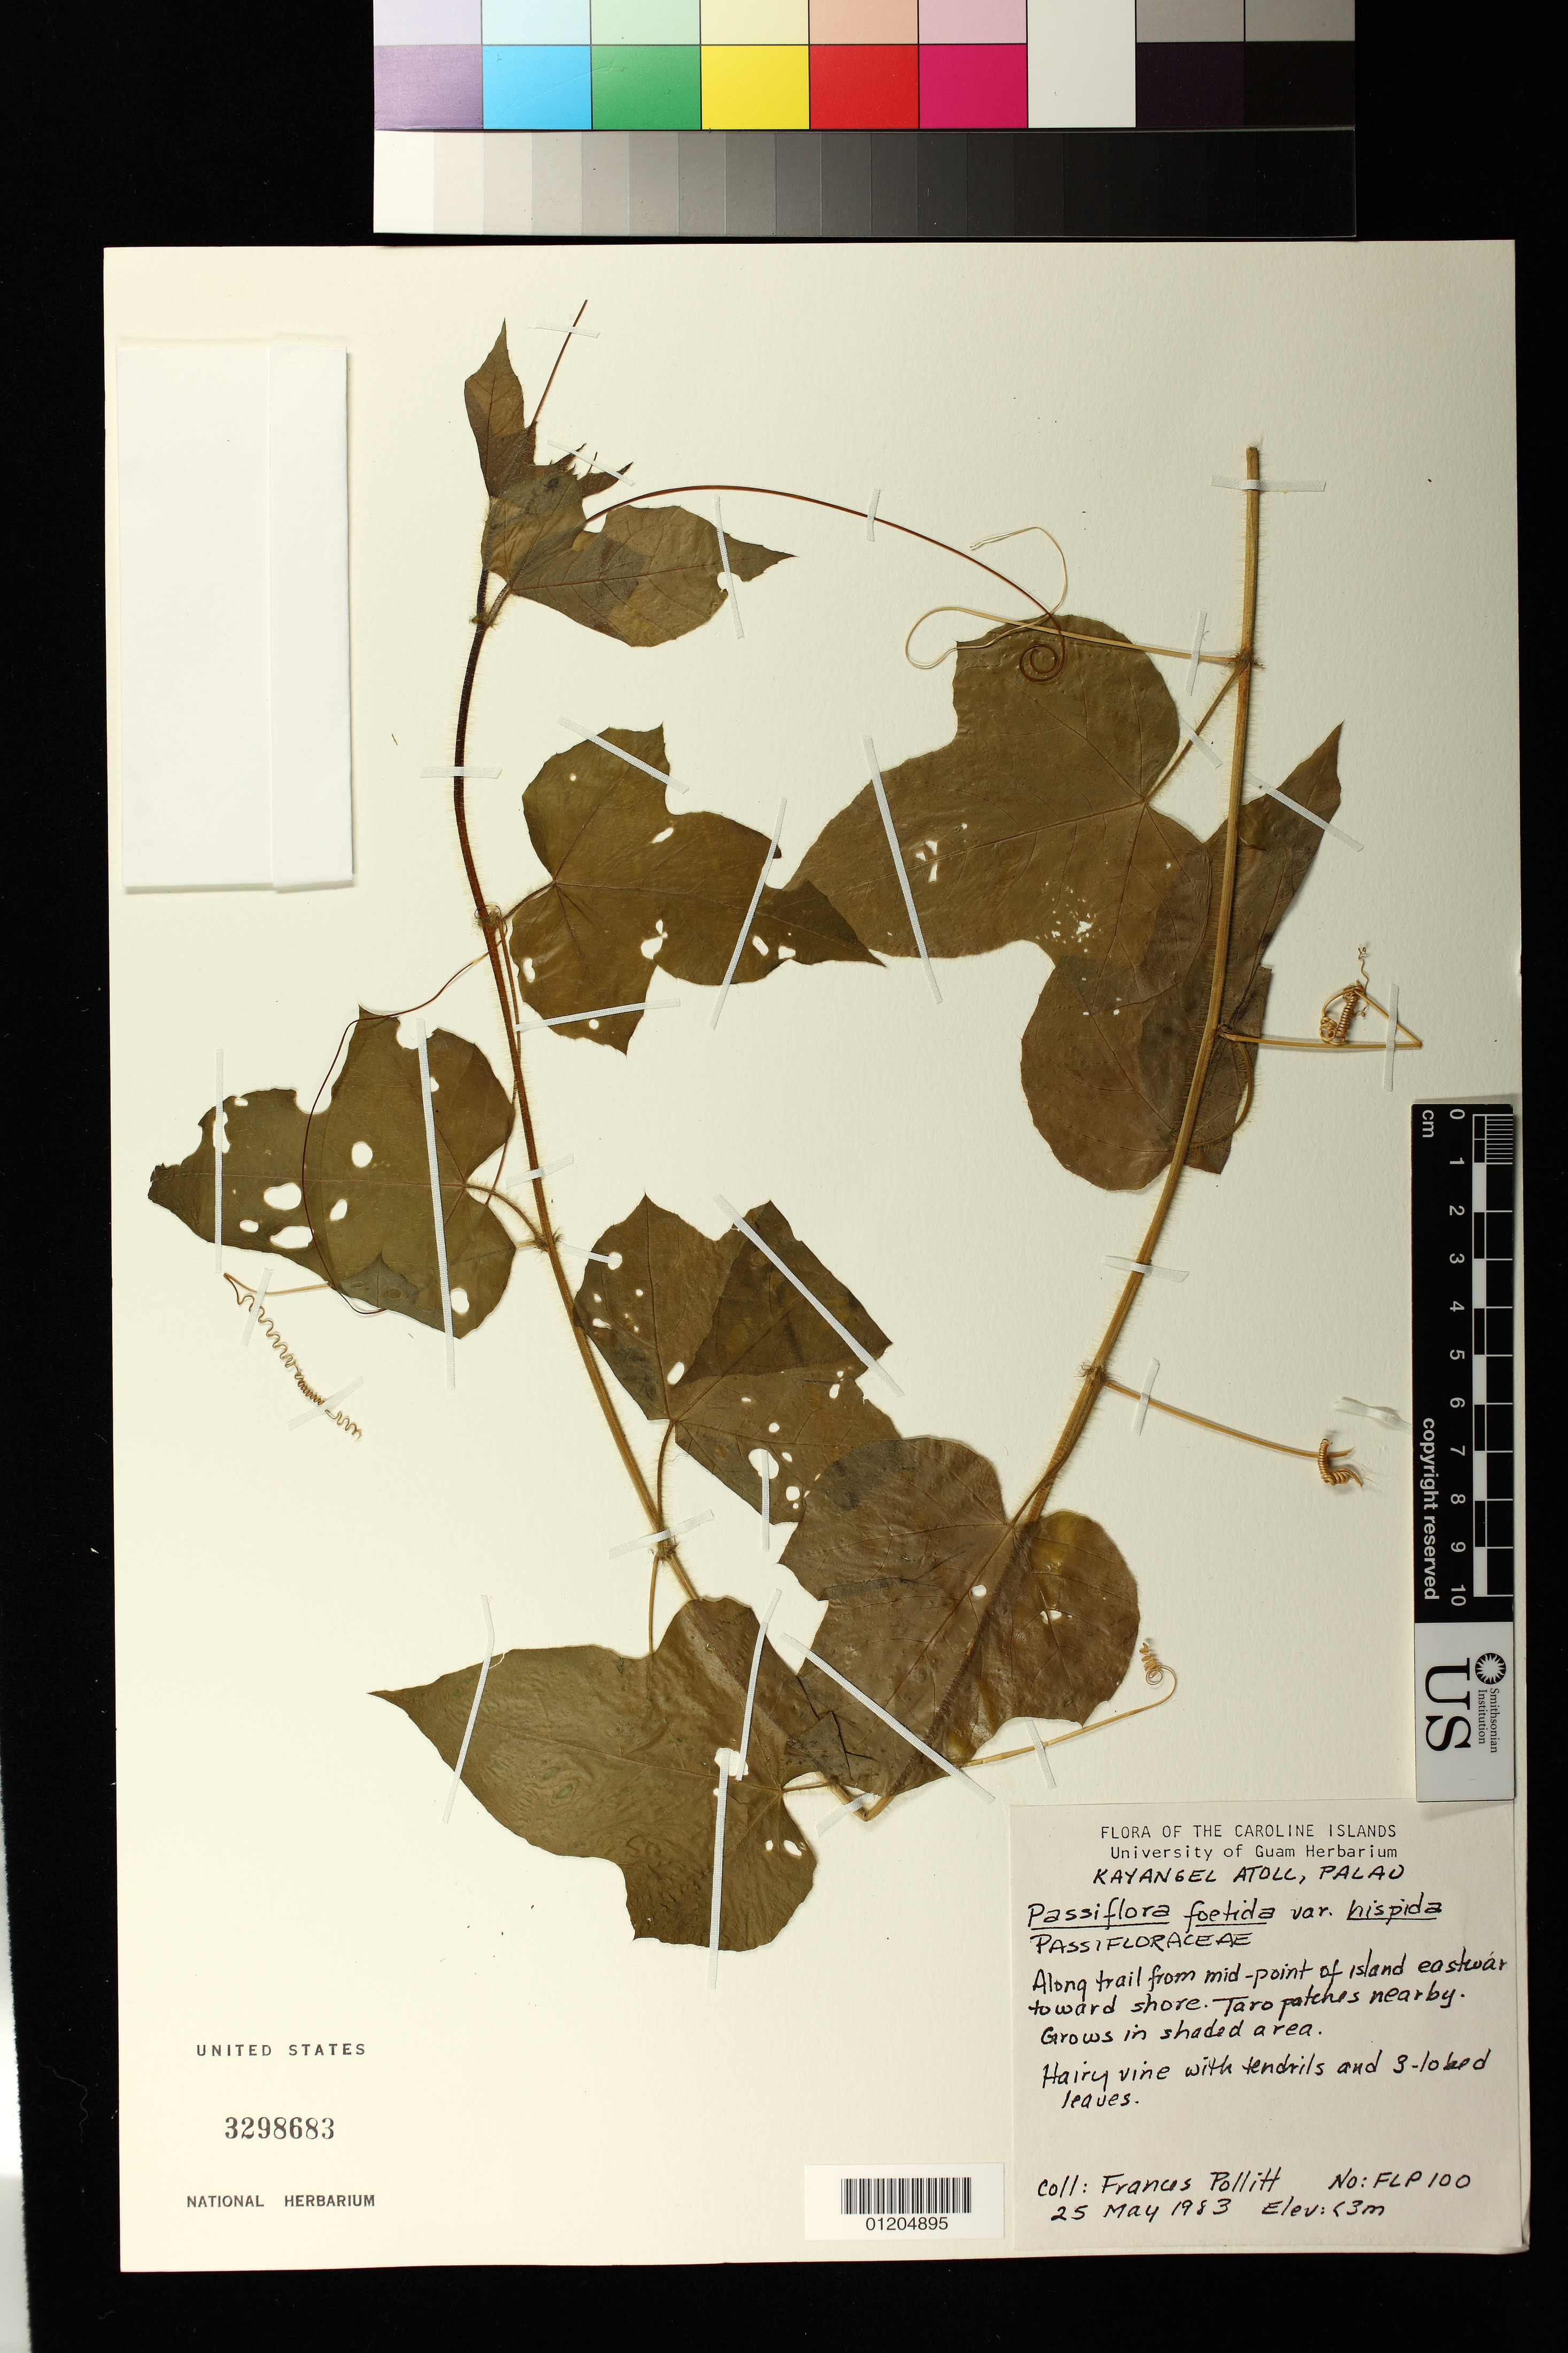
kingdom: Plantae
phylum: Tracheophyta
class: Magnoliopsida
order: Malpighiales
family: Passifloraceae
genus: Passiflora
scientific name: Passiflora foetida var. hispida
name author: (DC. ex Triana & Planch.) Killip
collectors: F. Pollitt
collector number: FPL100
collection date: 1983-05-25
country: Palau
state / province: Kayangel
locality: Along trail from mid-point of island eastward toward shore. Taro patches nearby.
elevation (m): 3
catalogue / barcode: US 3298683